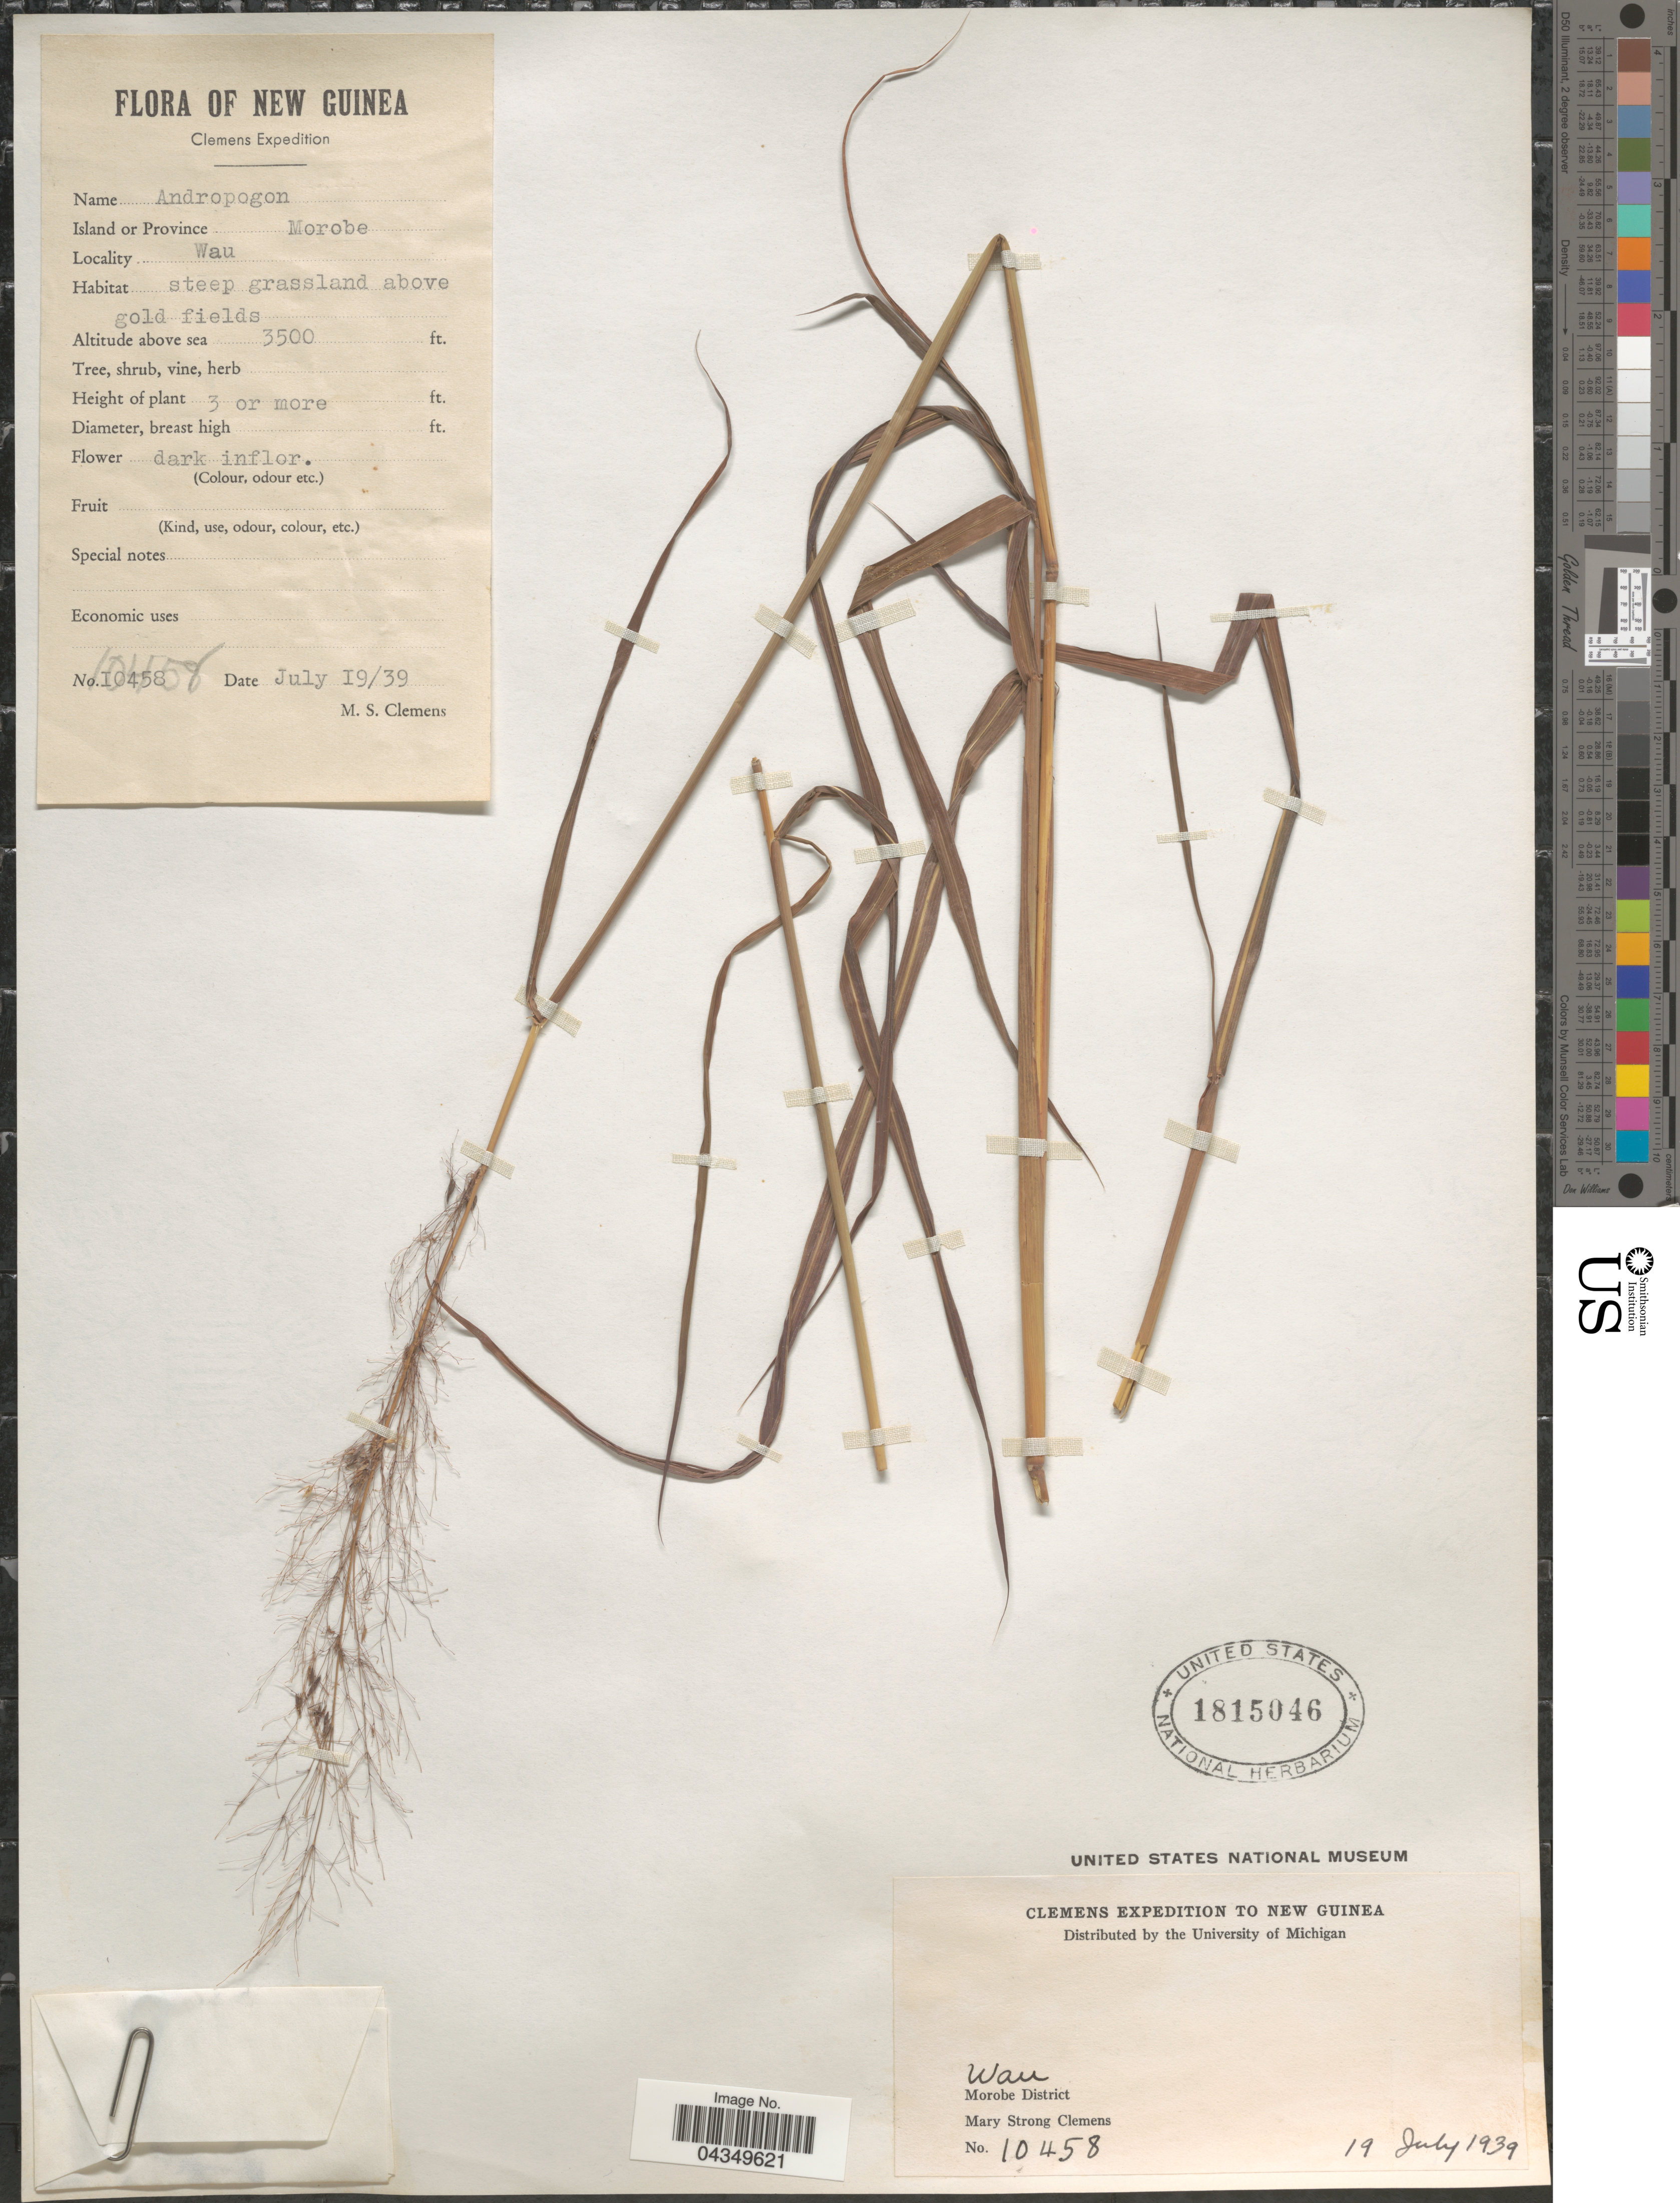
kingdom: Plantae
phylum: Tracheophyta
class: Liliopsida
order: Poales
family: Poaceae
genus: Capillipedium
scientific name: Capillipedium parviflorum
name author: (R. Br.) Stapf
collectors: M. S. Clemens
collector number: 10458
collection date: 1939-07-19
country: Papua New Guinea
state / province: Morobe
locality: New Guinea. Island or Province Morobe. Clemens Expedition to New Guinea. Wau. Morobe District.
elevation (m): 1067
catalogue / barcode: US 1815046